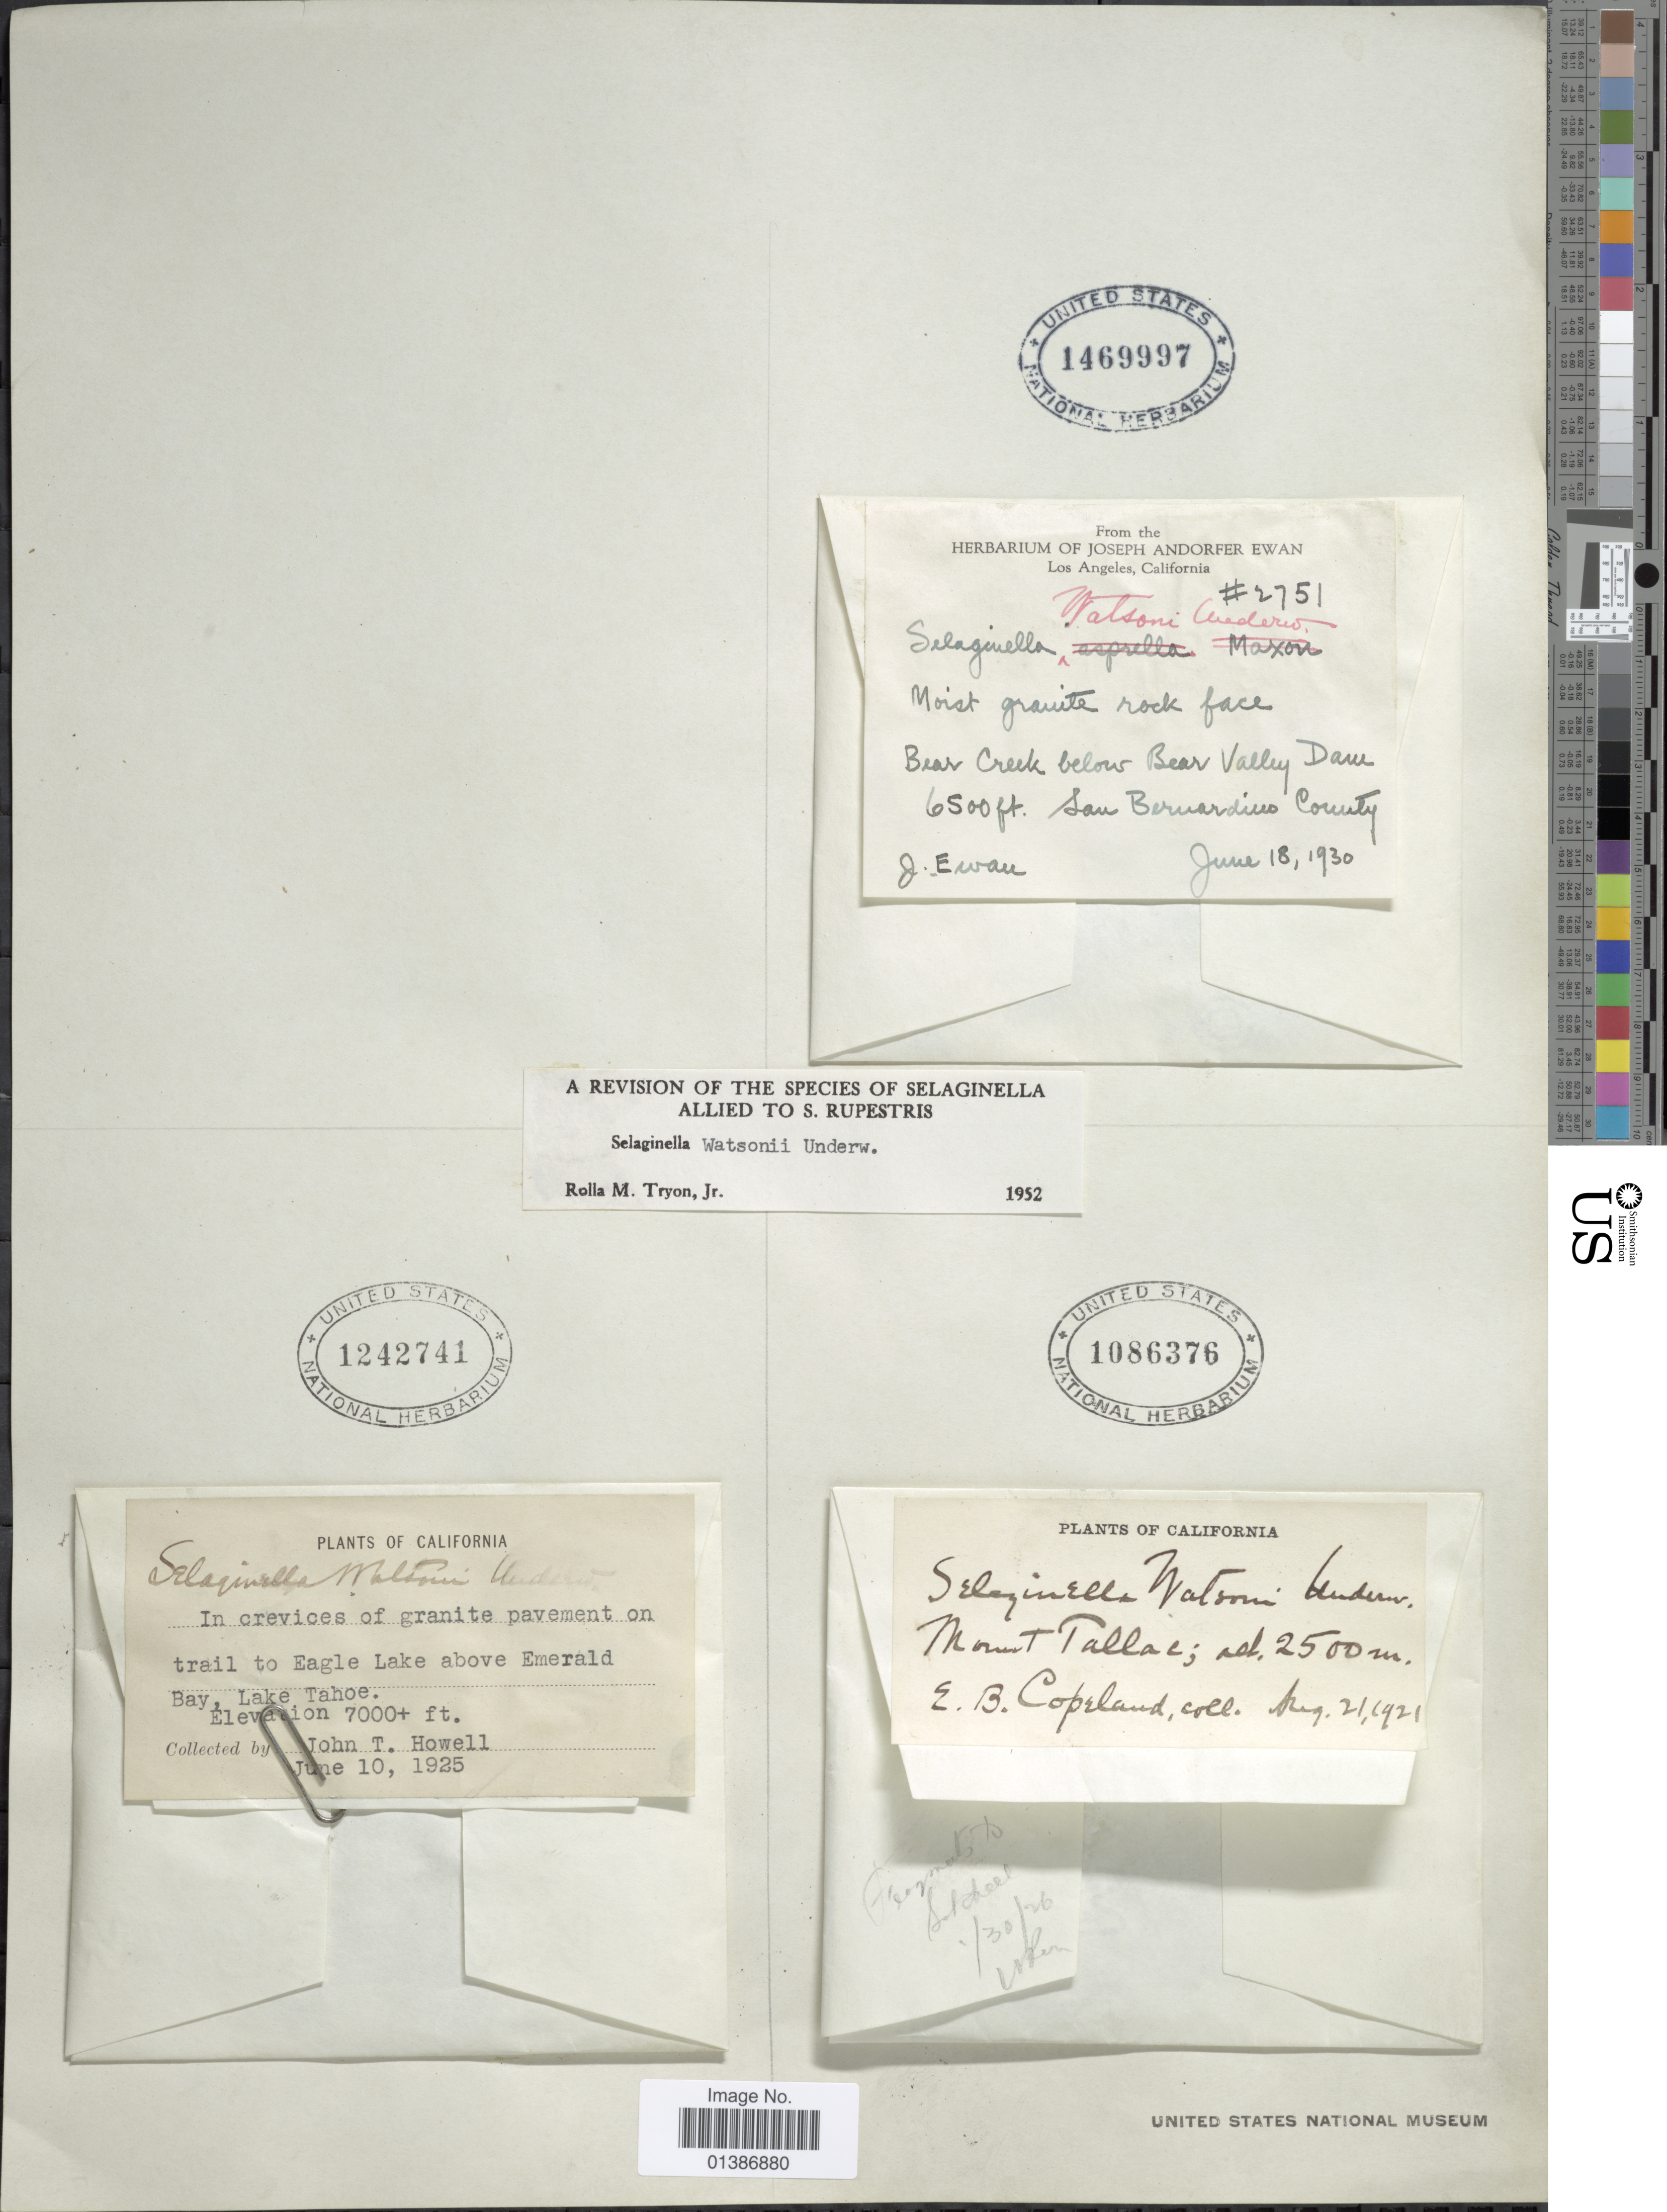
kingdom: Plantae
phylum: Tracheophyta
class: Lycopodiopsida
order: Selaginellales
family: Selaginellaceae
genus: Selaginella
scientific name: Selaginella watsonii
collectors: J. A. Ewan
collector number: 2751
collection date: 1930-06-18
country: United States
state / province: California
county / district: San Bernardino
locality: Los Angeles. Bear Creek below Bear Valley Dam, San Bernardino County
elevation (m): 1981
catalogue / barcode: US 1469997-3